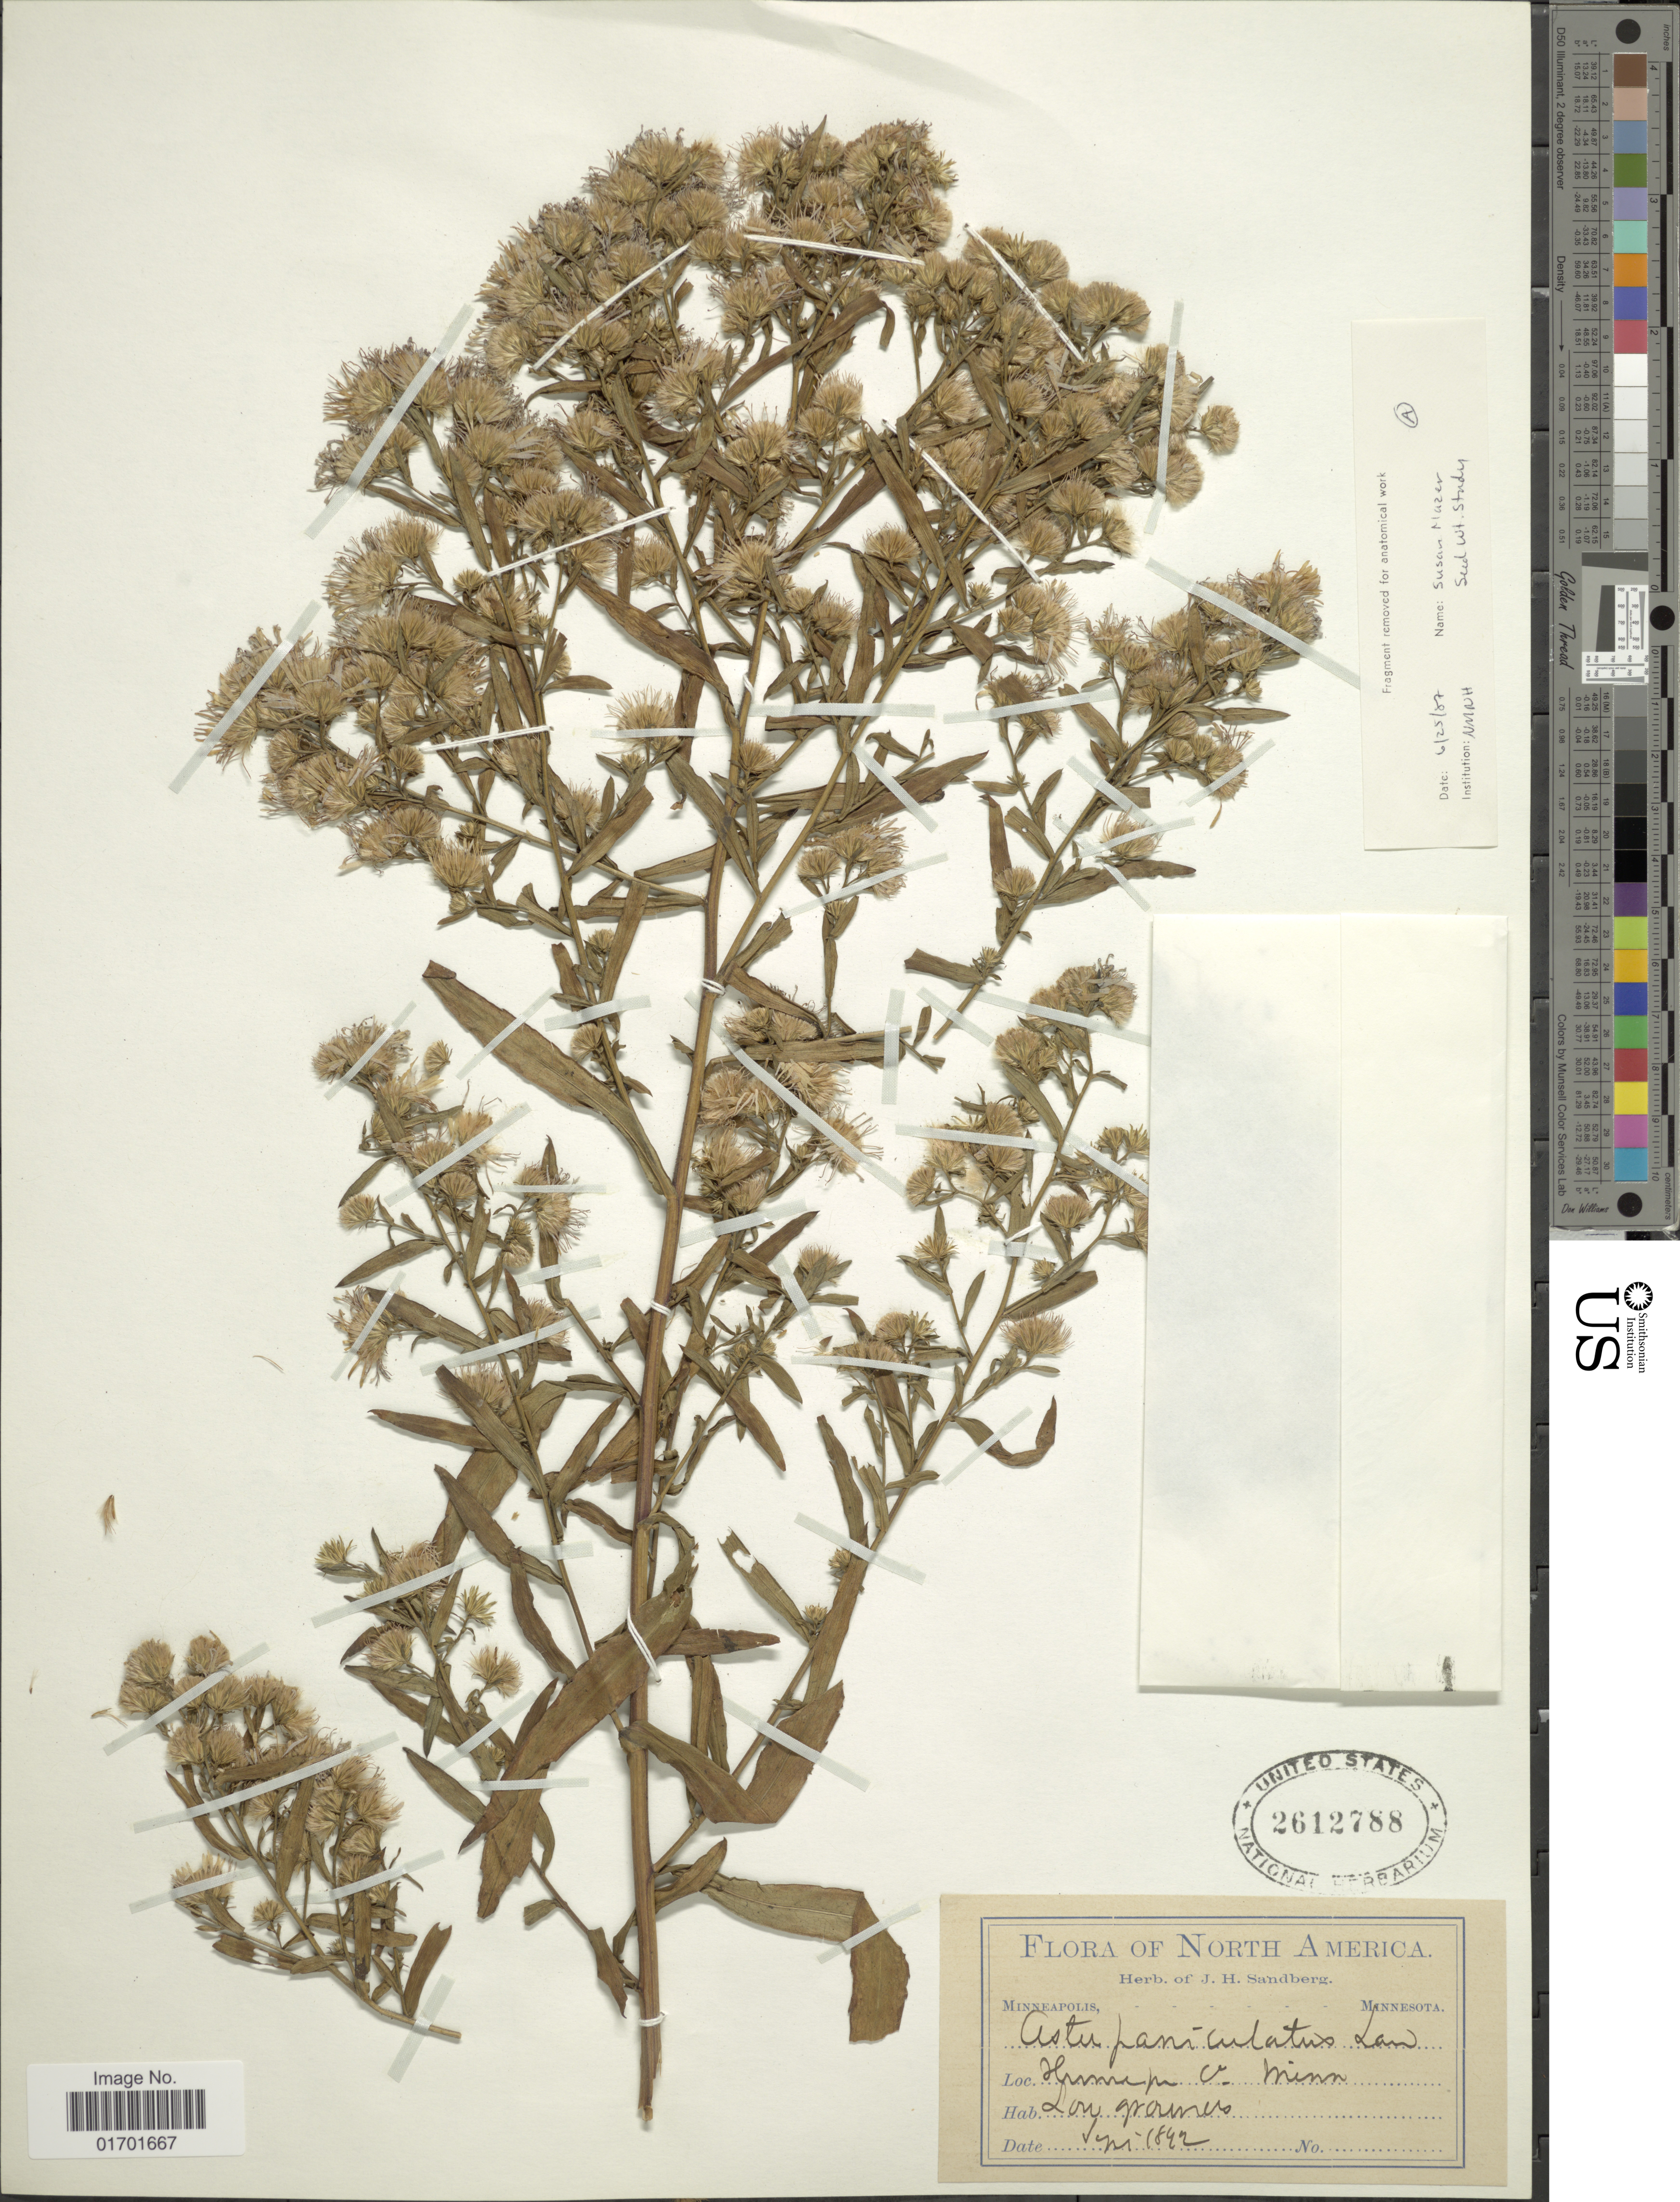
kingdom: Plantae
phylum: Tracheophyta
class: Magnoliopsida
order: Asterales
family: Asteraceae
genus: Symphyotrichum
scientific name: Symphyotrichum lanceolatum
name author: (Willd.) G.L. Nesom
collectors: ex. herb. J. H. Sandberg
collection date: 1892-09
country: United States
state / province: Minnesota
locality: North america, Hummen, V.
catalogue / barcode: US 2612788